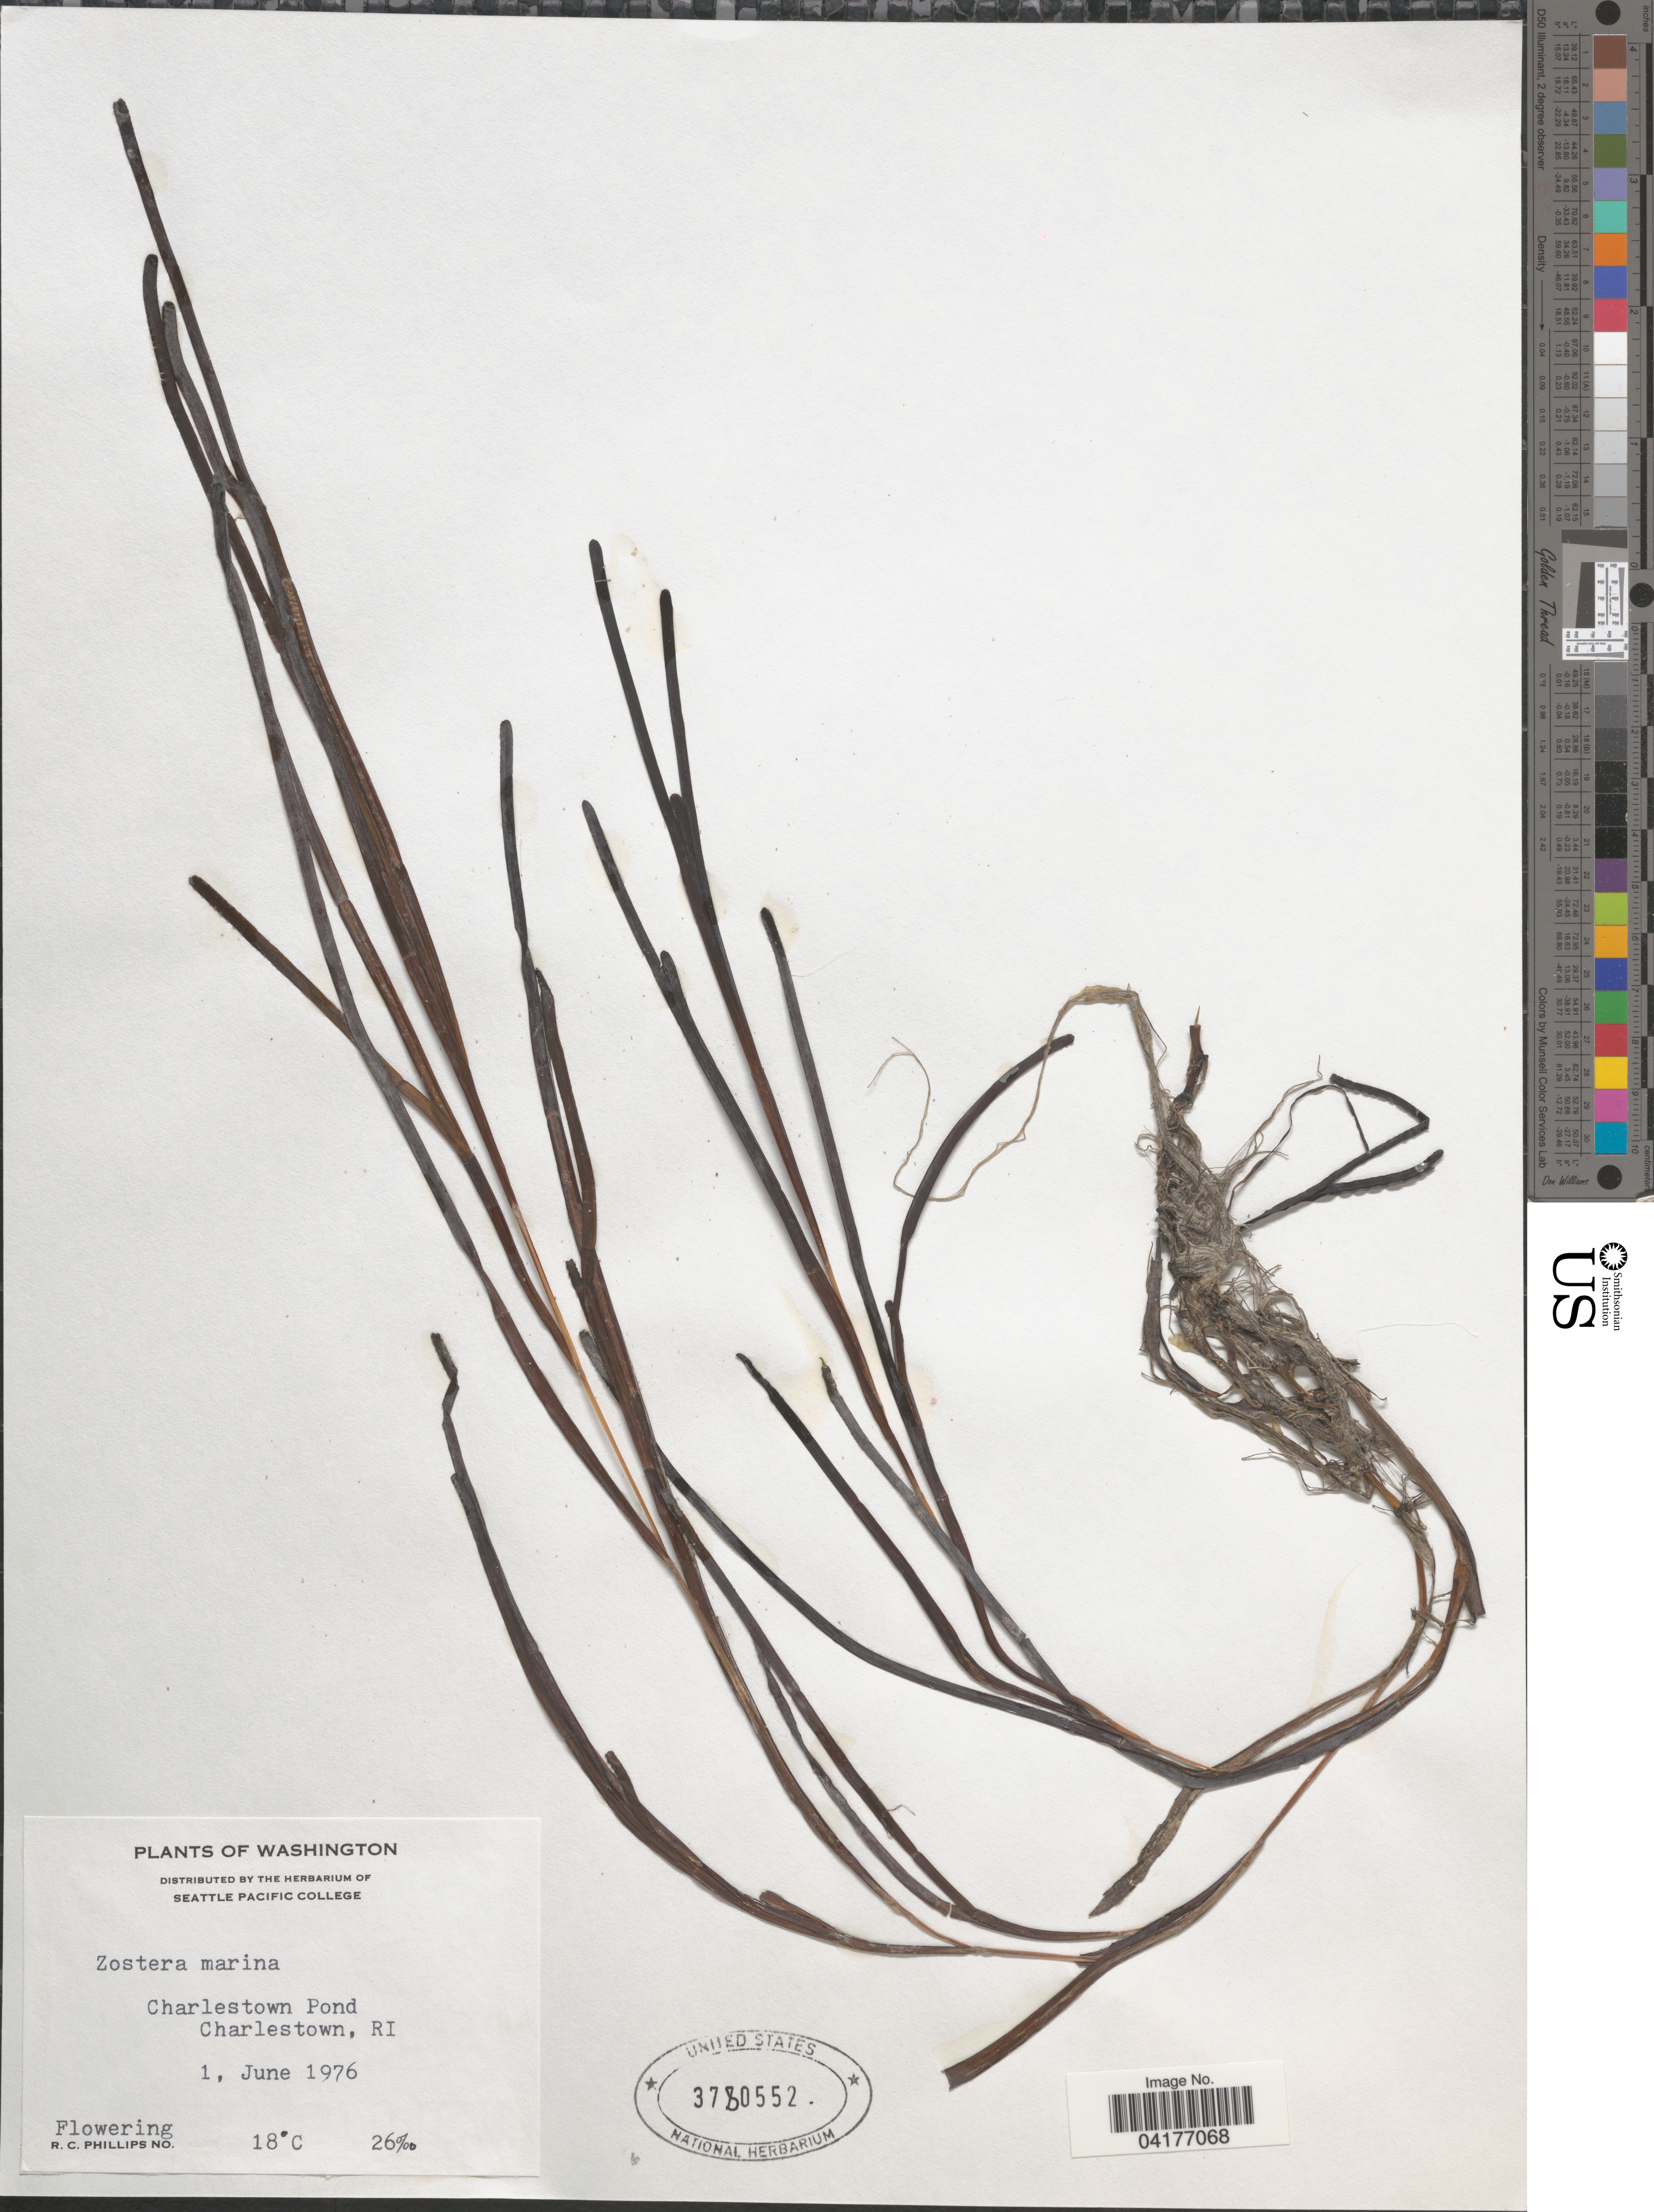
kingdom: Plantae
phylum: Tracheophyta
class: Liliopsida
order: Alismatales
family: Zosteraceae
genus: Zostera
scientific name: Zostera marina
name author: L.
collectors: R. C. Phillips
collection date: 1976-06-01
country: United States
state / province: Rhode Island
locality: Charlestown Pond, Charlestown, RI.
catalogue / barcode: US 3780552